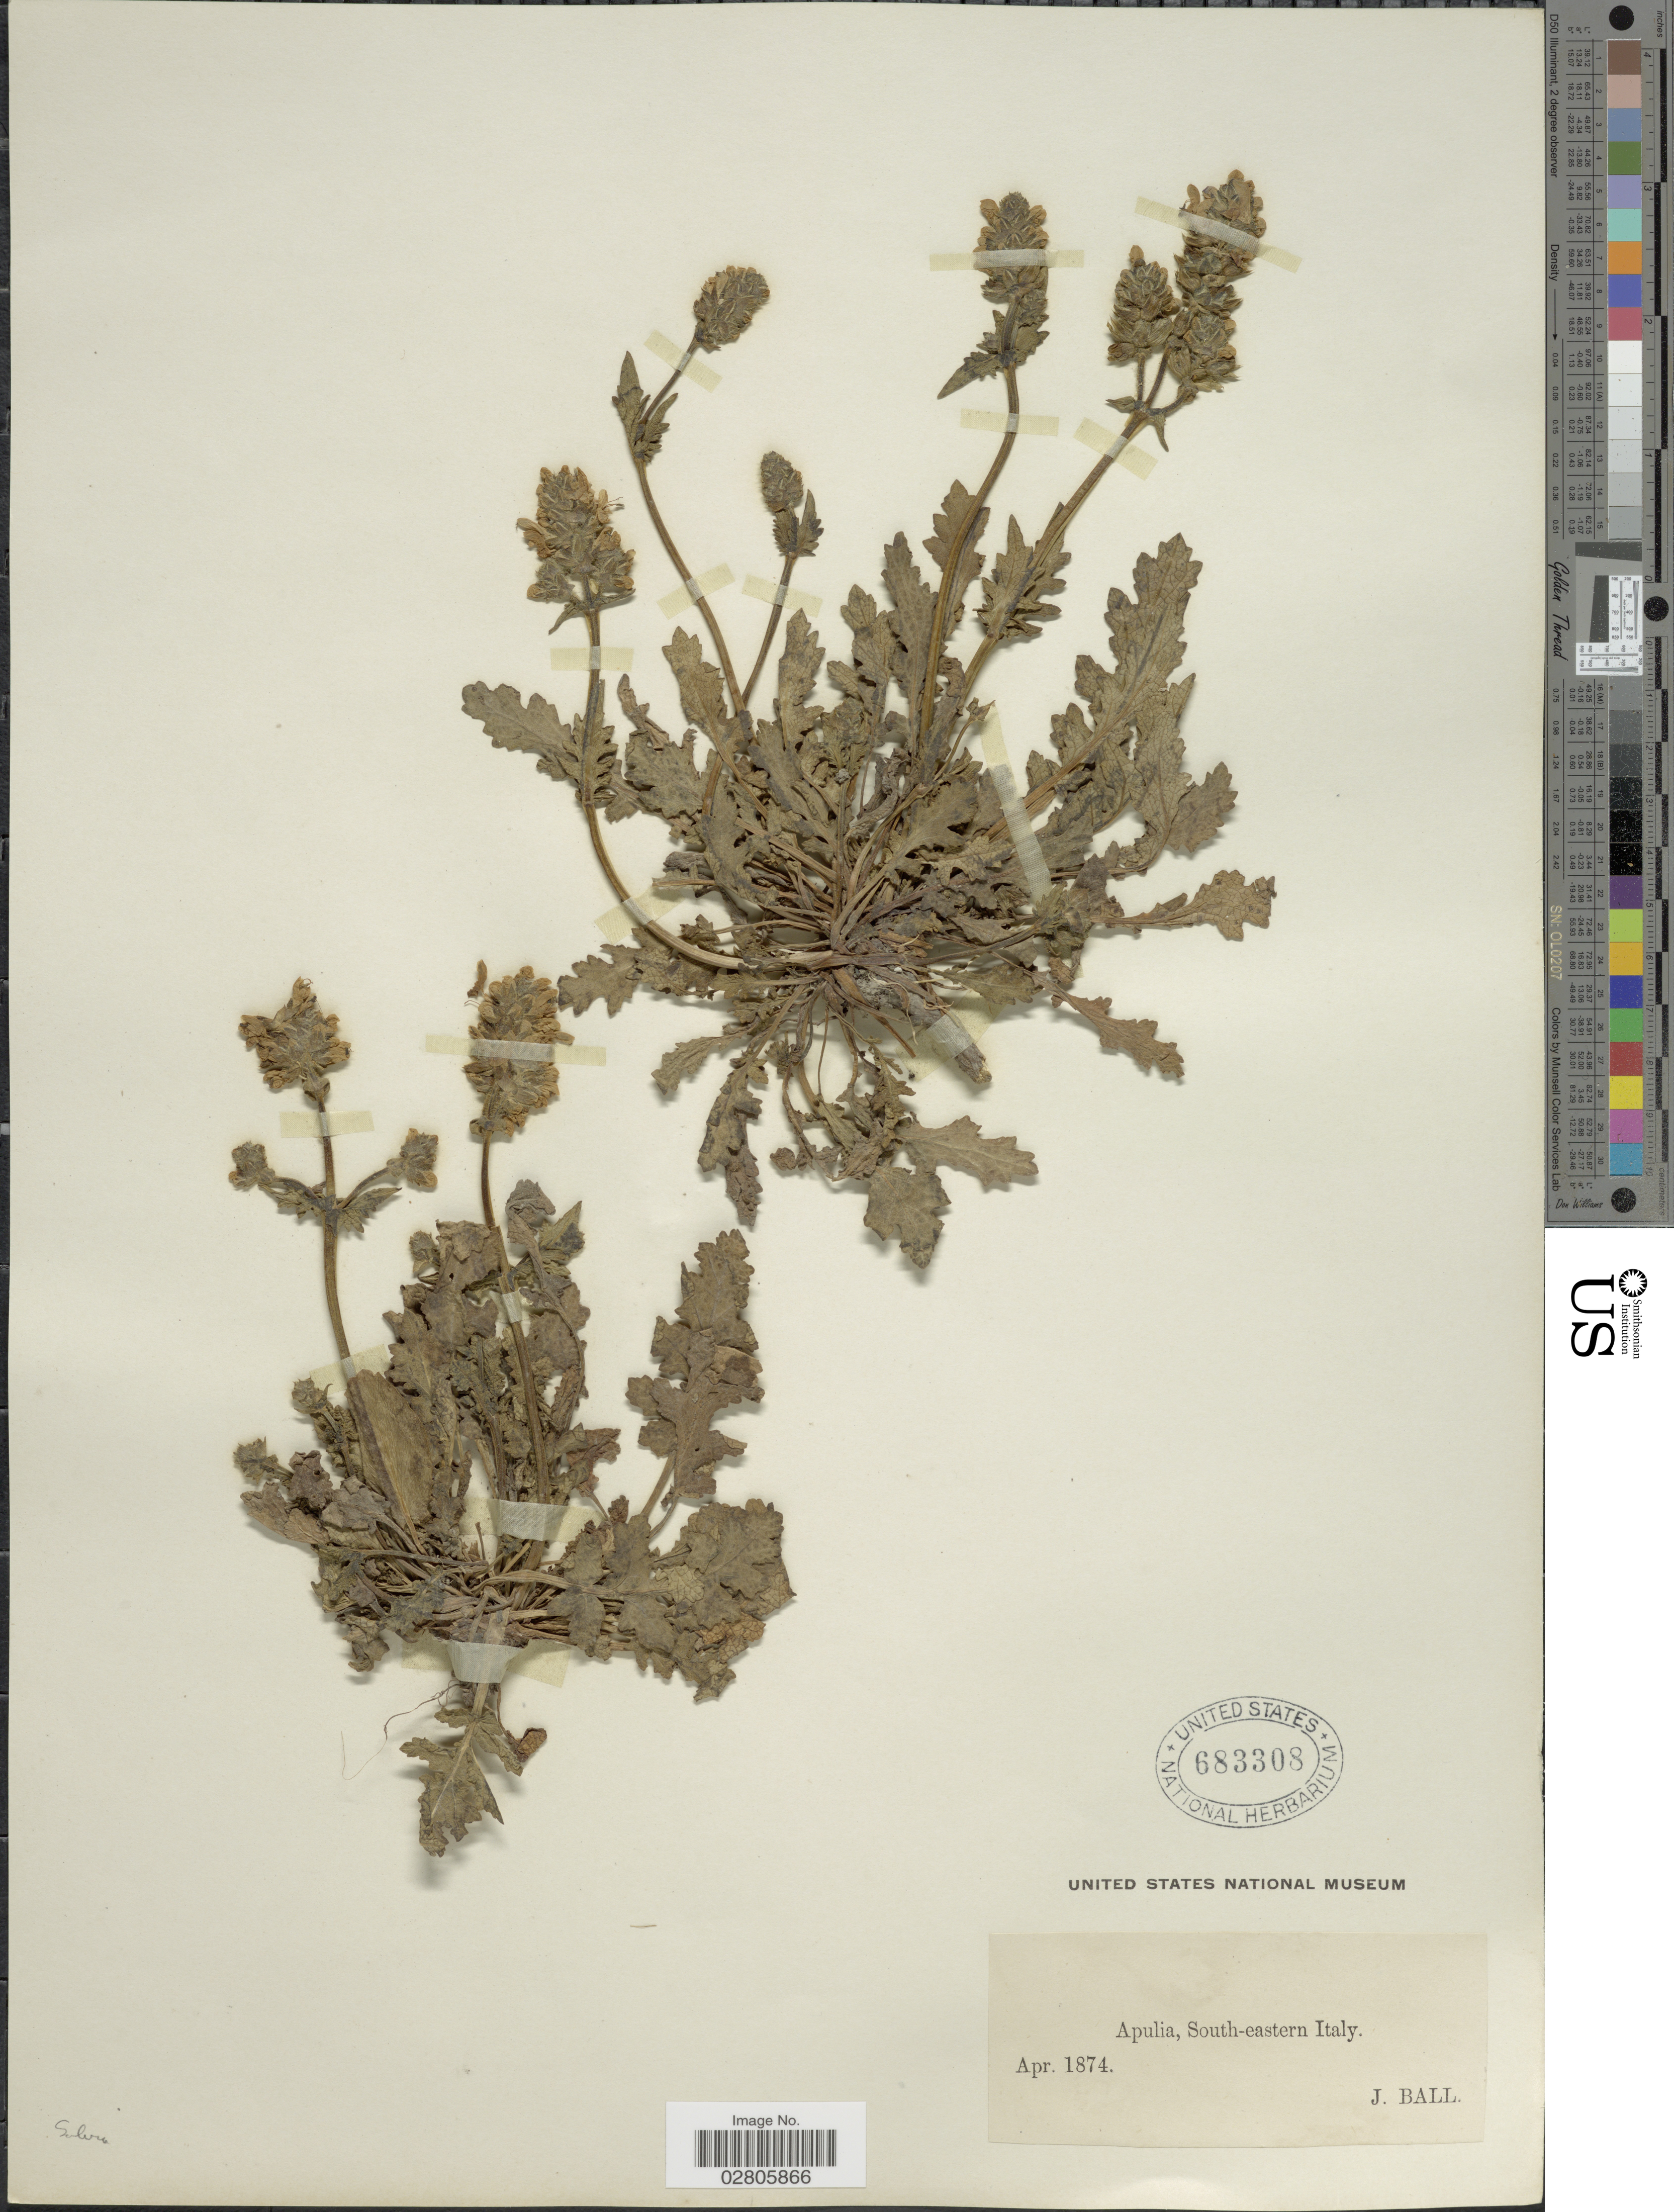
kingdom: Plantae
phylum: Tracheophyta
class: Magnoliopsida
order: Lamiales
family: Lamiaceae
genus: Salvia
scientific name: Salvia sp.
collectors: J. Ball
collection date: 1874-04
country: Italy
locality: Apulia, South-eastern Italy.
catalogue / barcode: US 683308